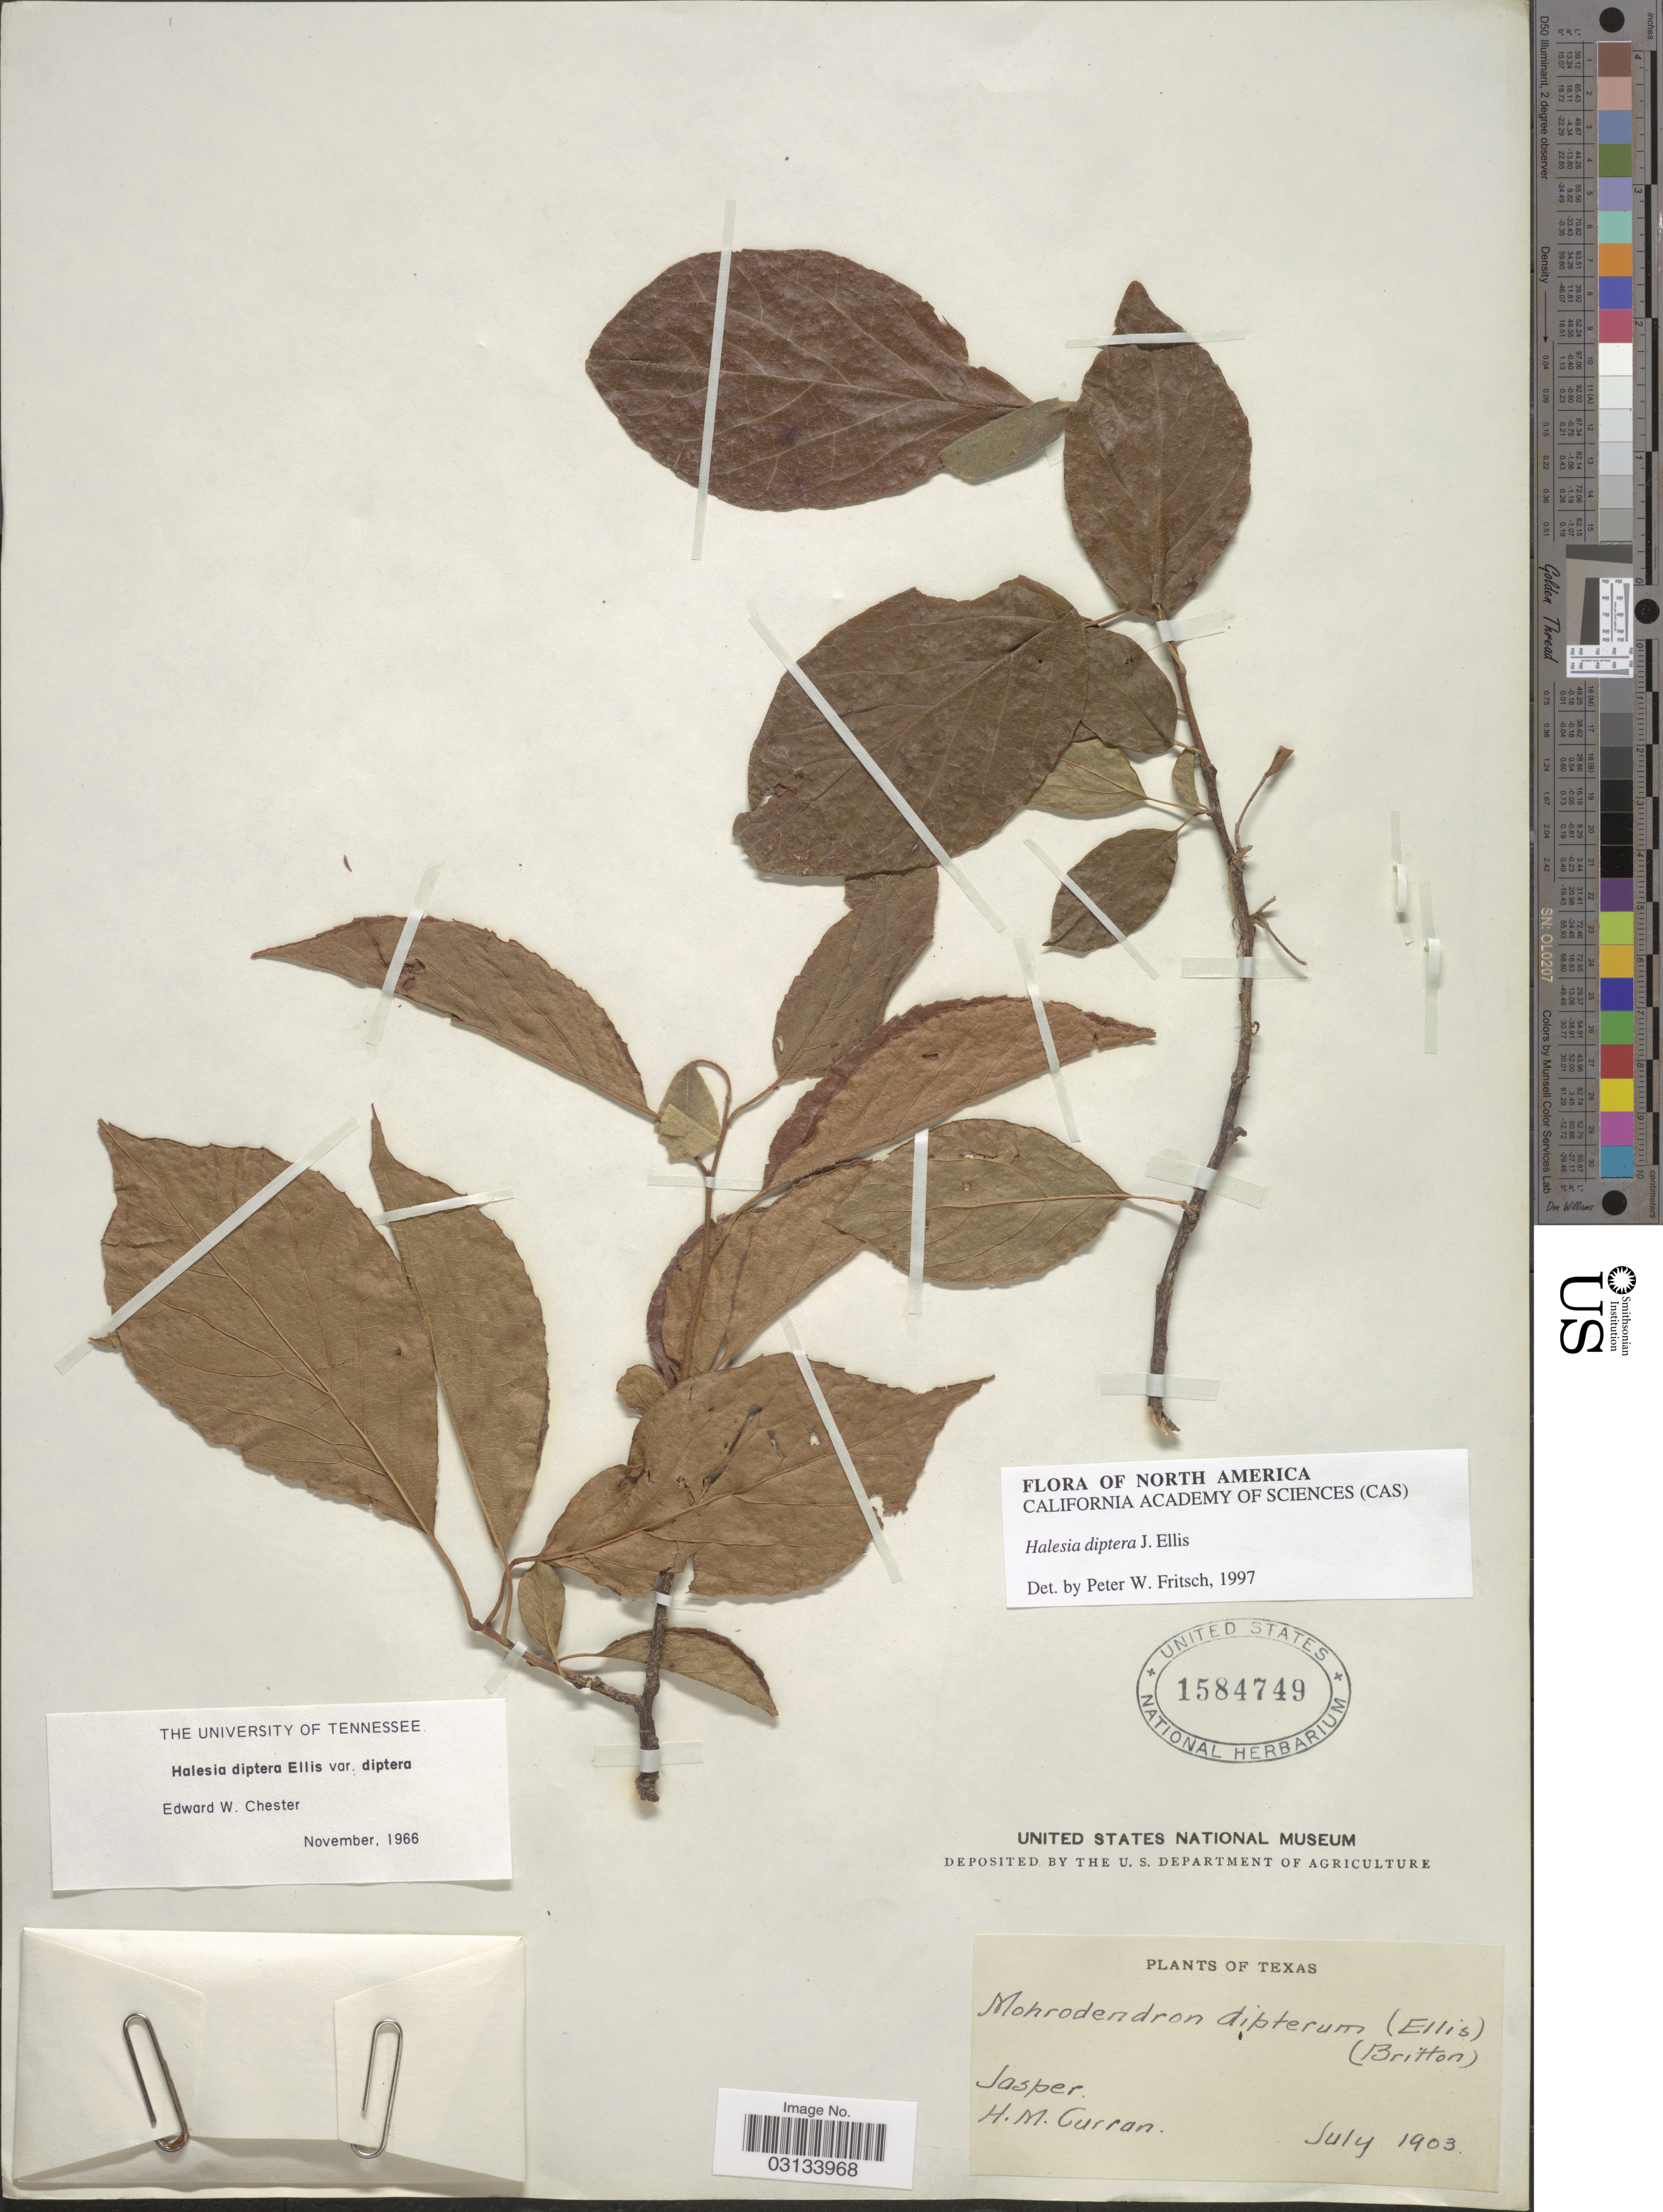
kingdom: Plantae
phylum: Tracheophyta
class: Magnoliopsida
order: Ericales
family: Styracaceae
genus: Halesia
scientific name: Halesia diptera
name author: J. Ellis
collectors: H. M. Curran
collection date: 1903-07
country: United States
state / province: Texas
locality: Jasper.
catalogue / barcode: US 1584749